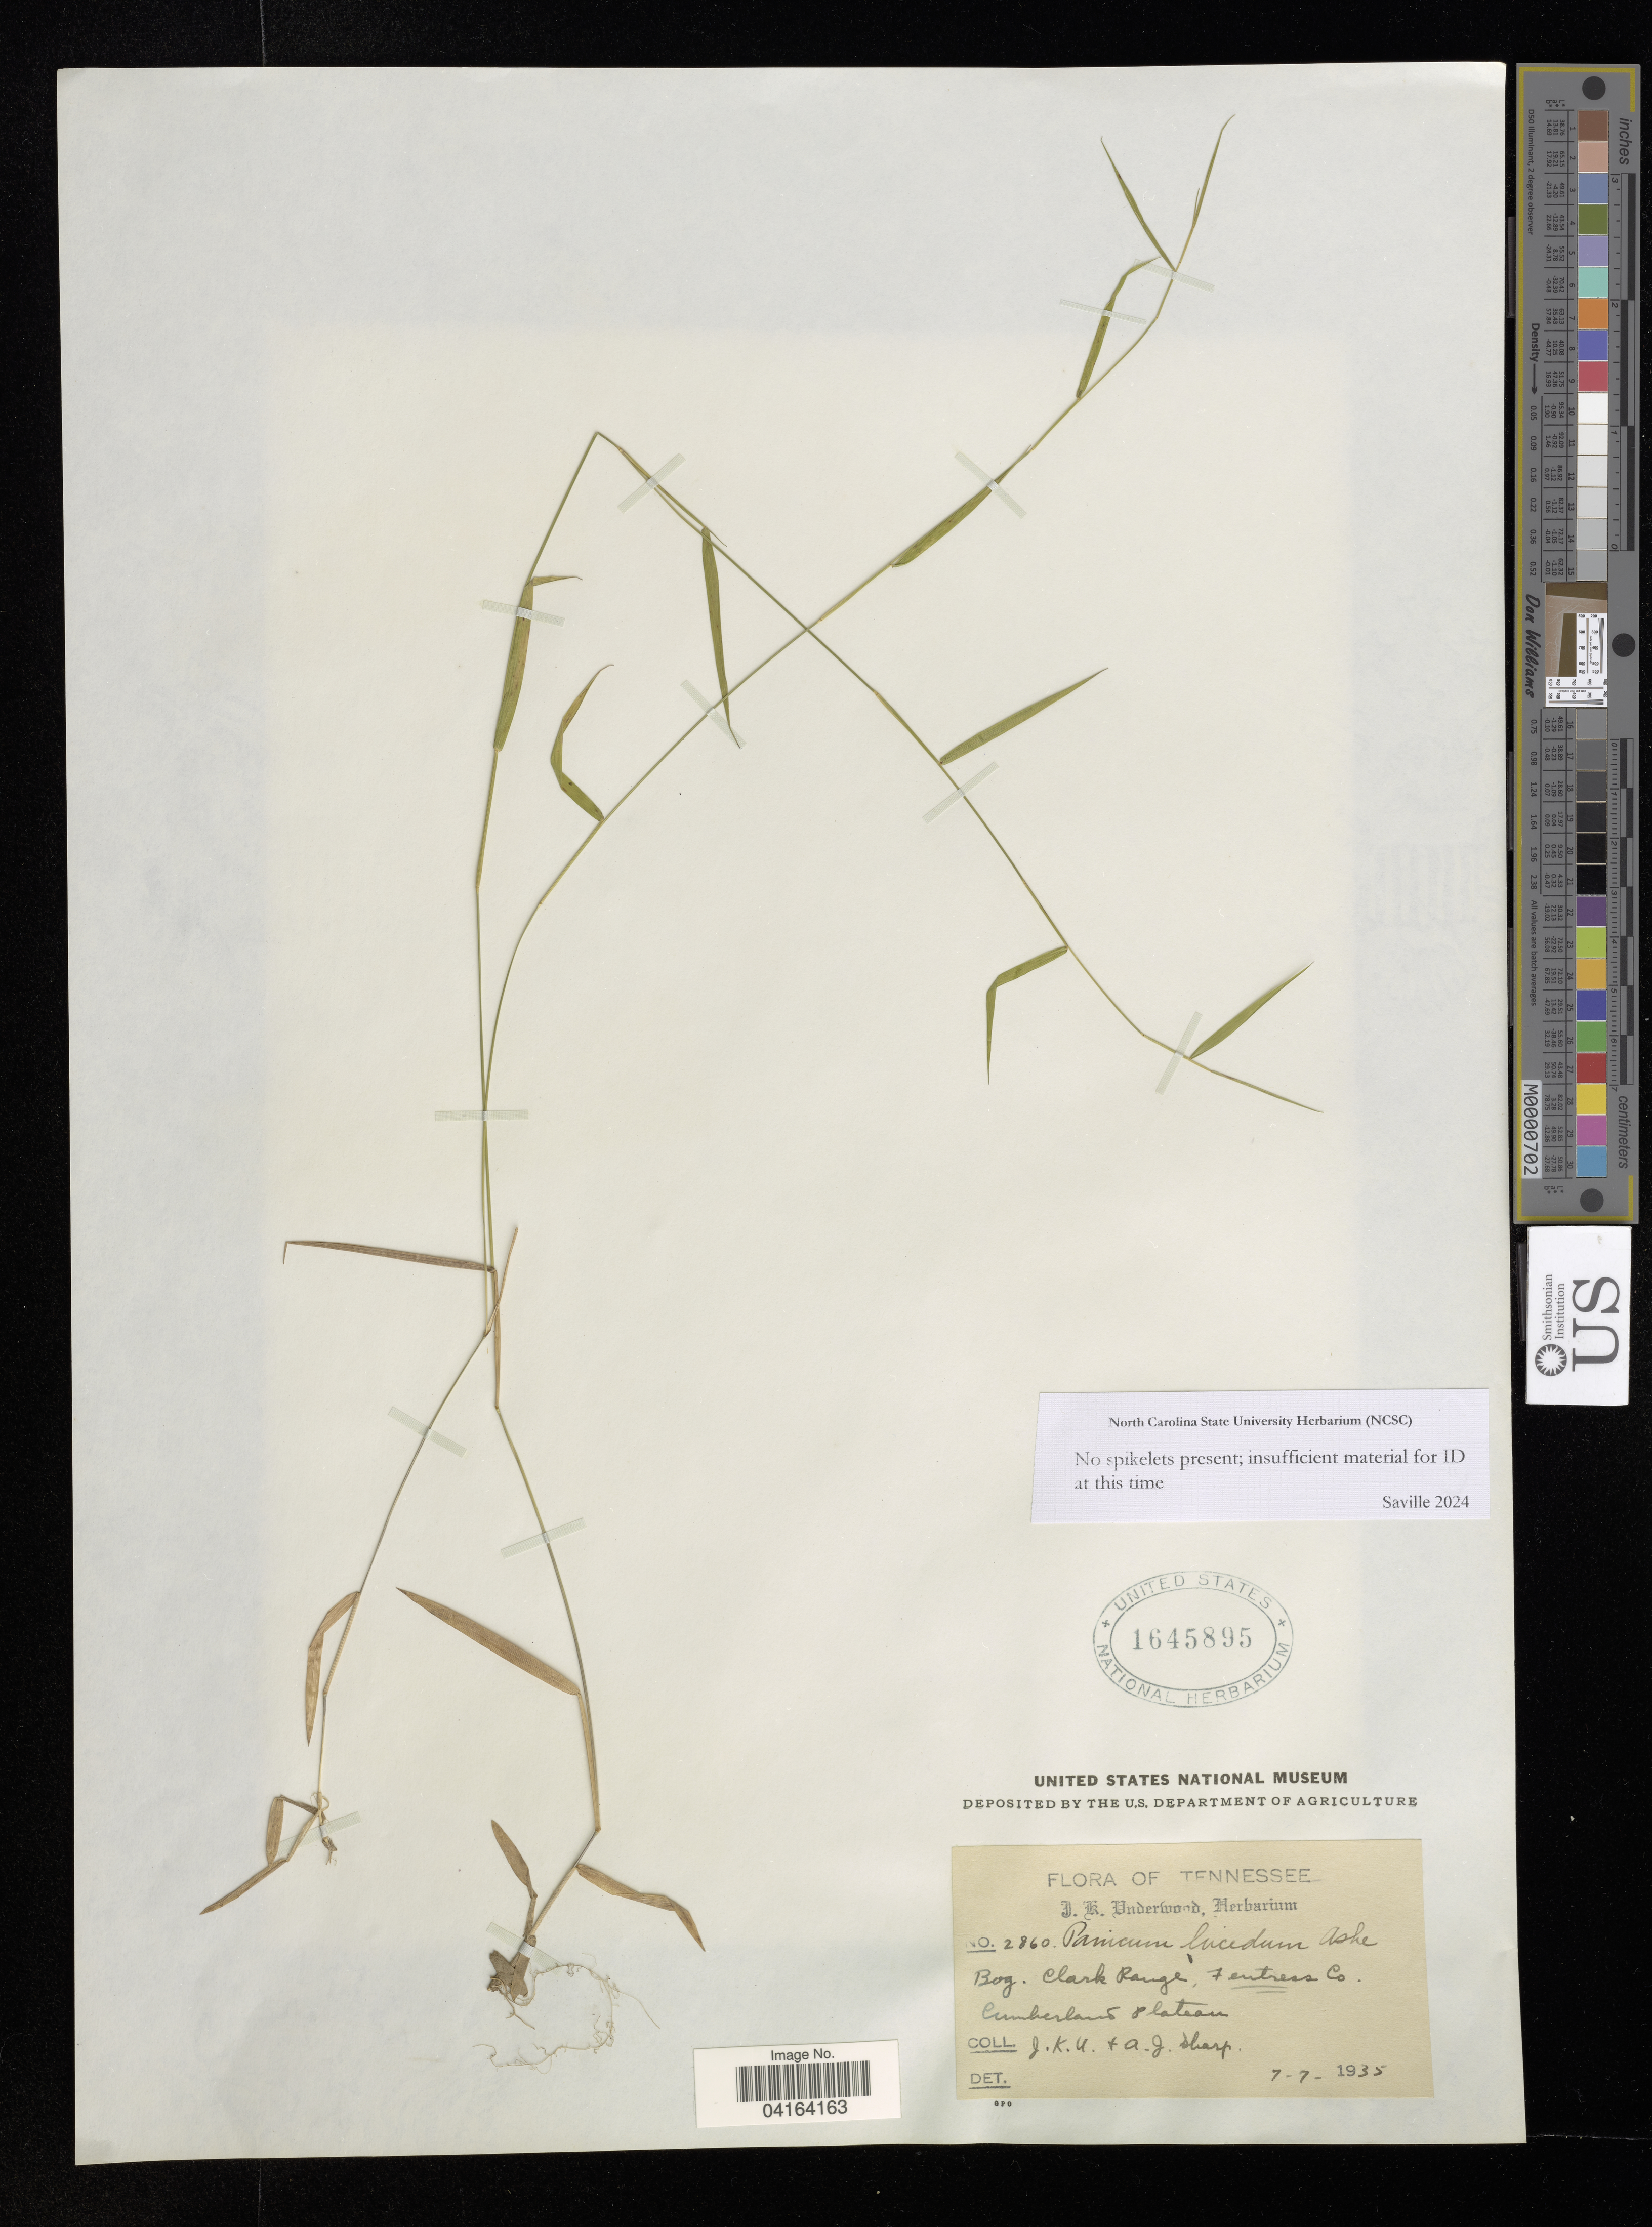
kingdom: Plantae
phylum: Tracheophyta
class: Liliopsida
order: Poales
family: Poaceae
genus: Panicum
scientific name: Panicum lucidum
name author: Ashe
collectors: J. K. Underwood & A. J. Sharp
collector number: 2860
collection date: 1935-07-07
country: United States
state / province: Tennessee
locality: Clark Range, Fentress Co. Cumberland Plateau.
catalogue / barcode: US 1645895